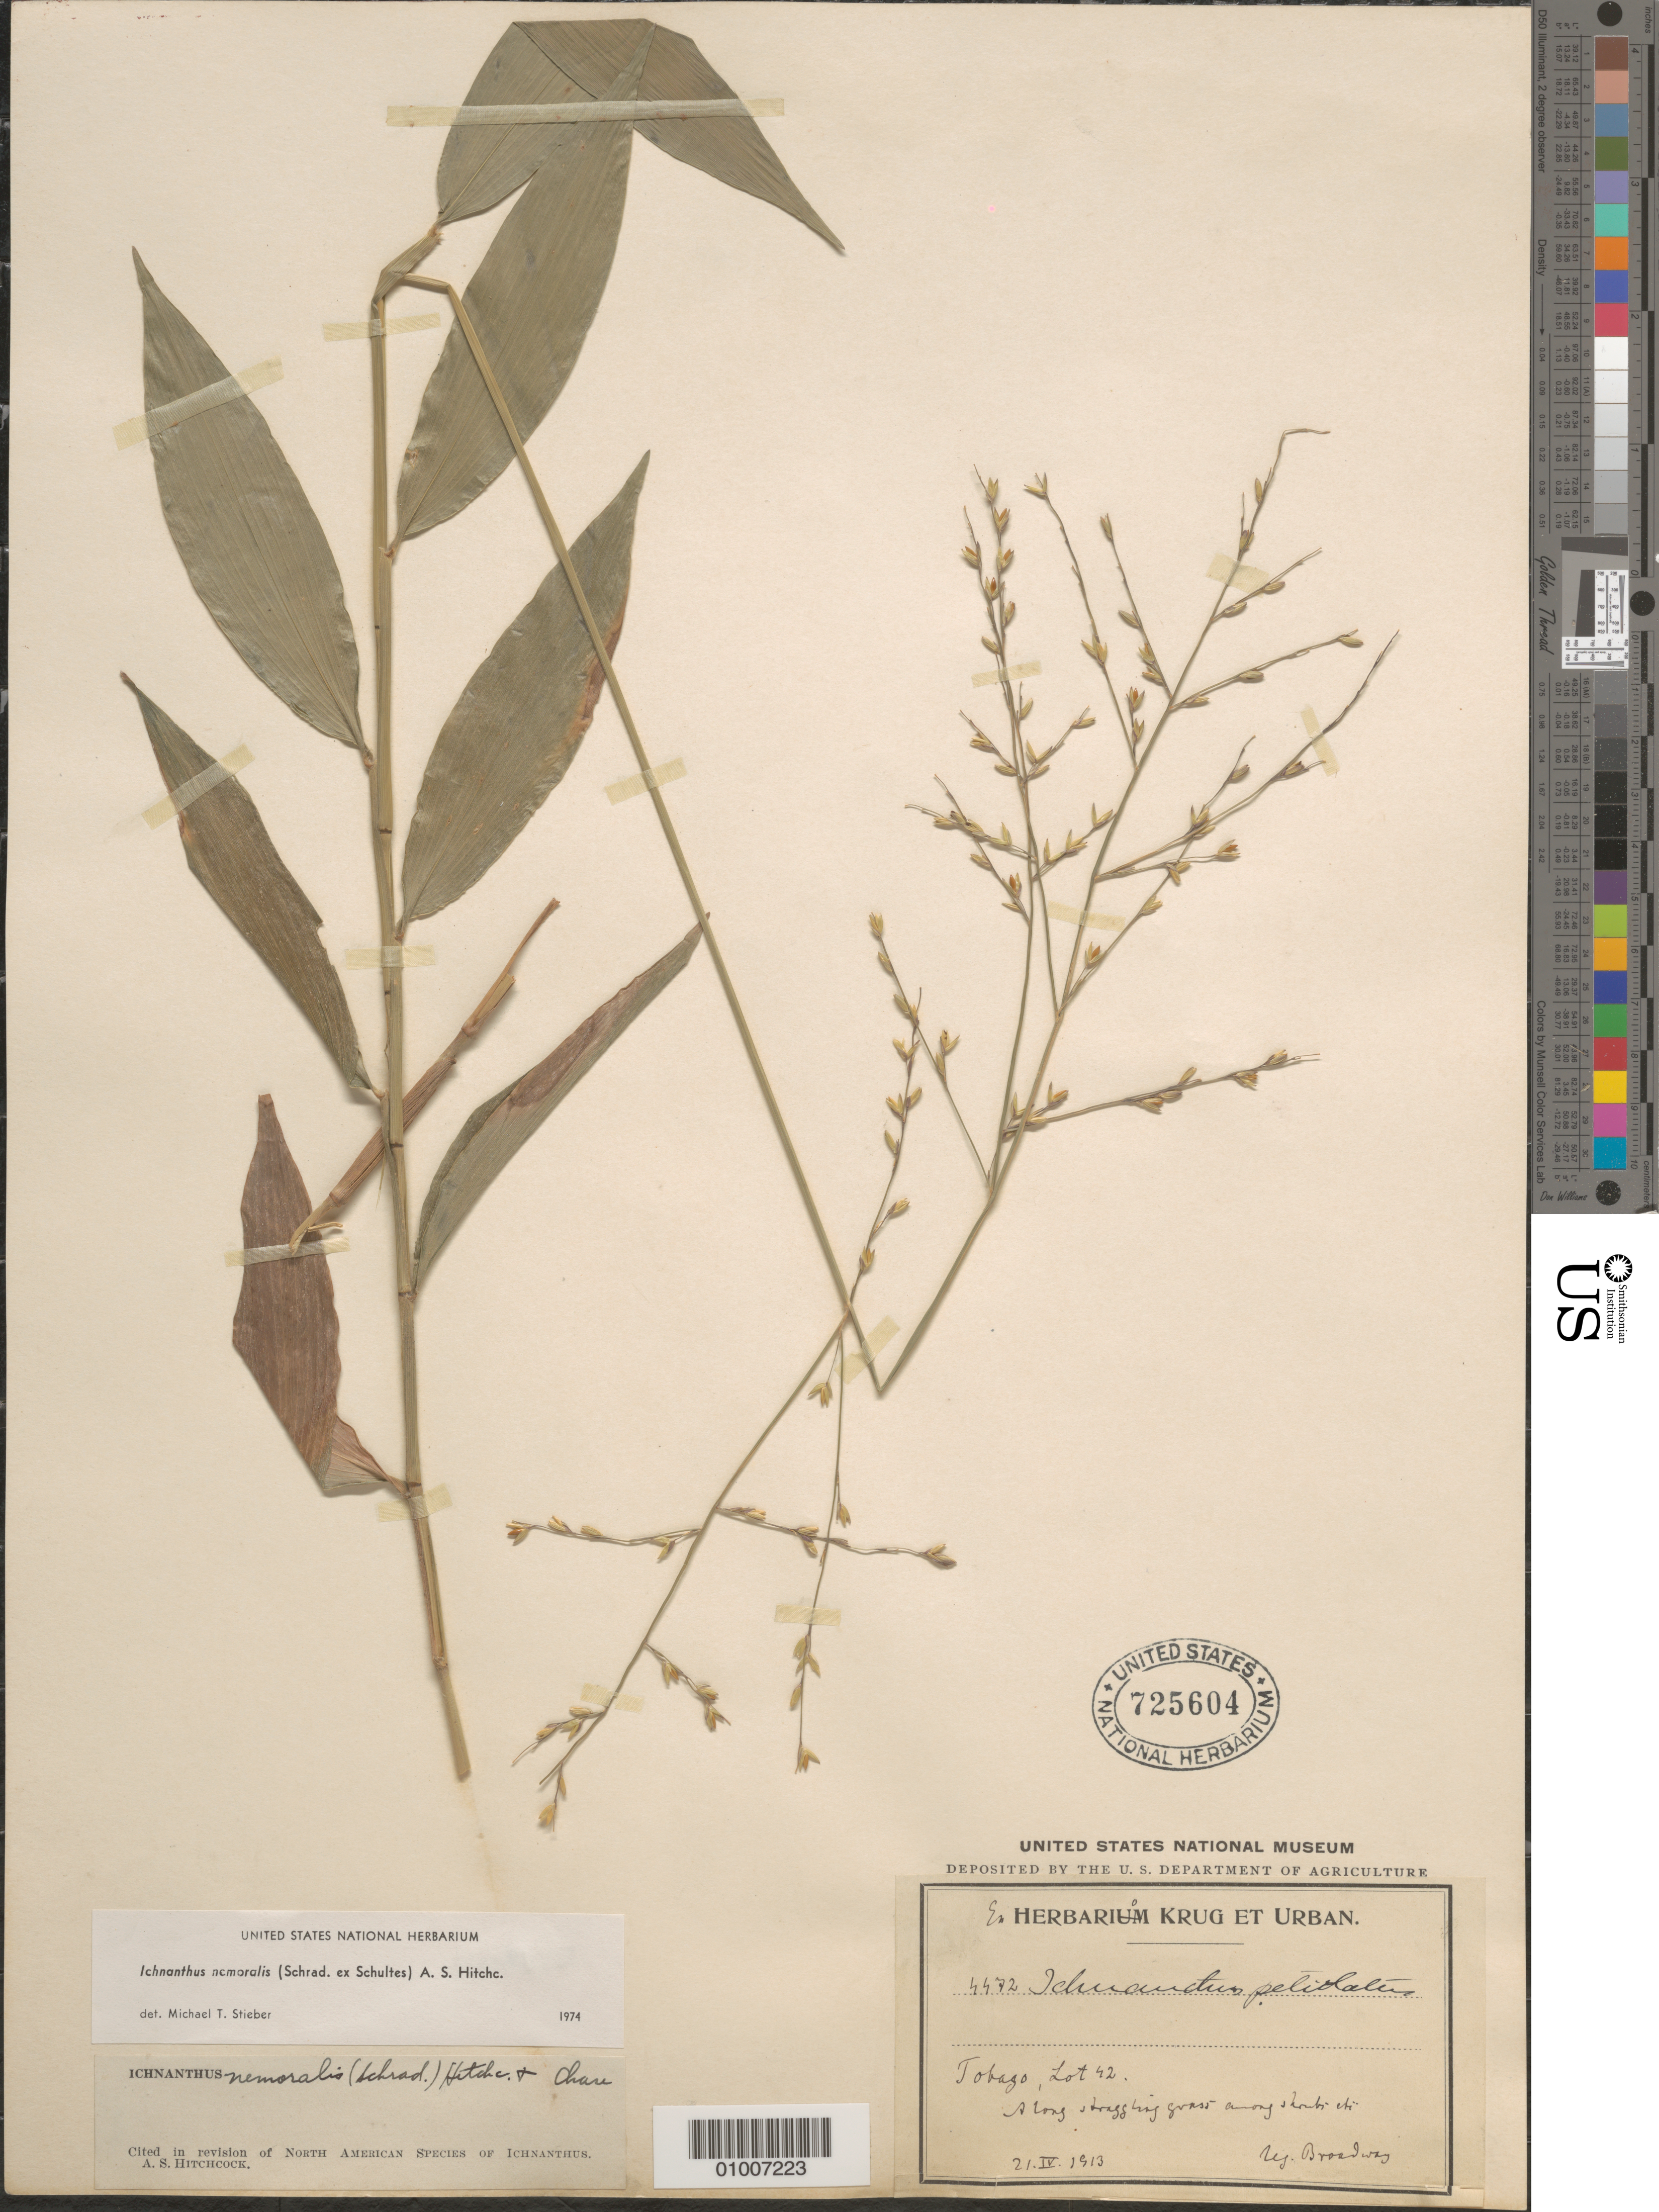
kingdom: Plantae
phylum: Tracheophyta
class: Liliopsida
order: Poales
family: Poaceae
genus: Ichnanthus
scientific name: Ichnanthus nemoralis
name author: (Schrad.) Hitchc. & Chase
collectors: W. E. Broadway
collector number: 4472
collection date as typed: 21 Apr 1913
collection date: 1913-04-21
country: Trinidad and Tobago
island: Tobago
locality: Tobago, lot 42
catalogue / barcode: US 725604